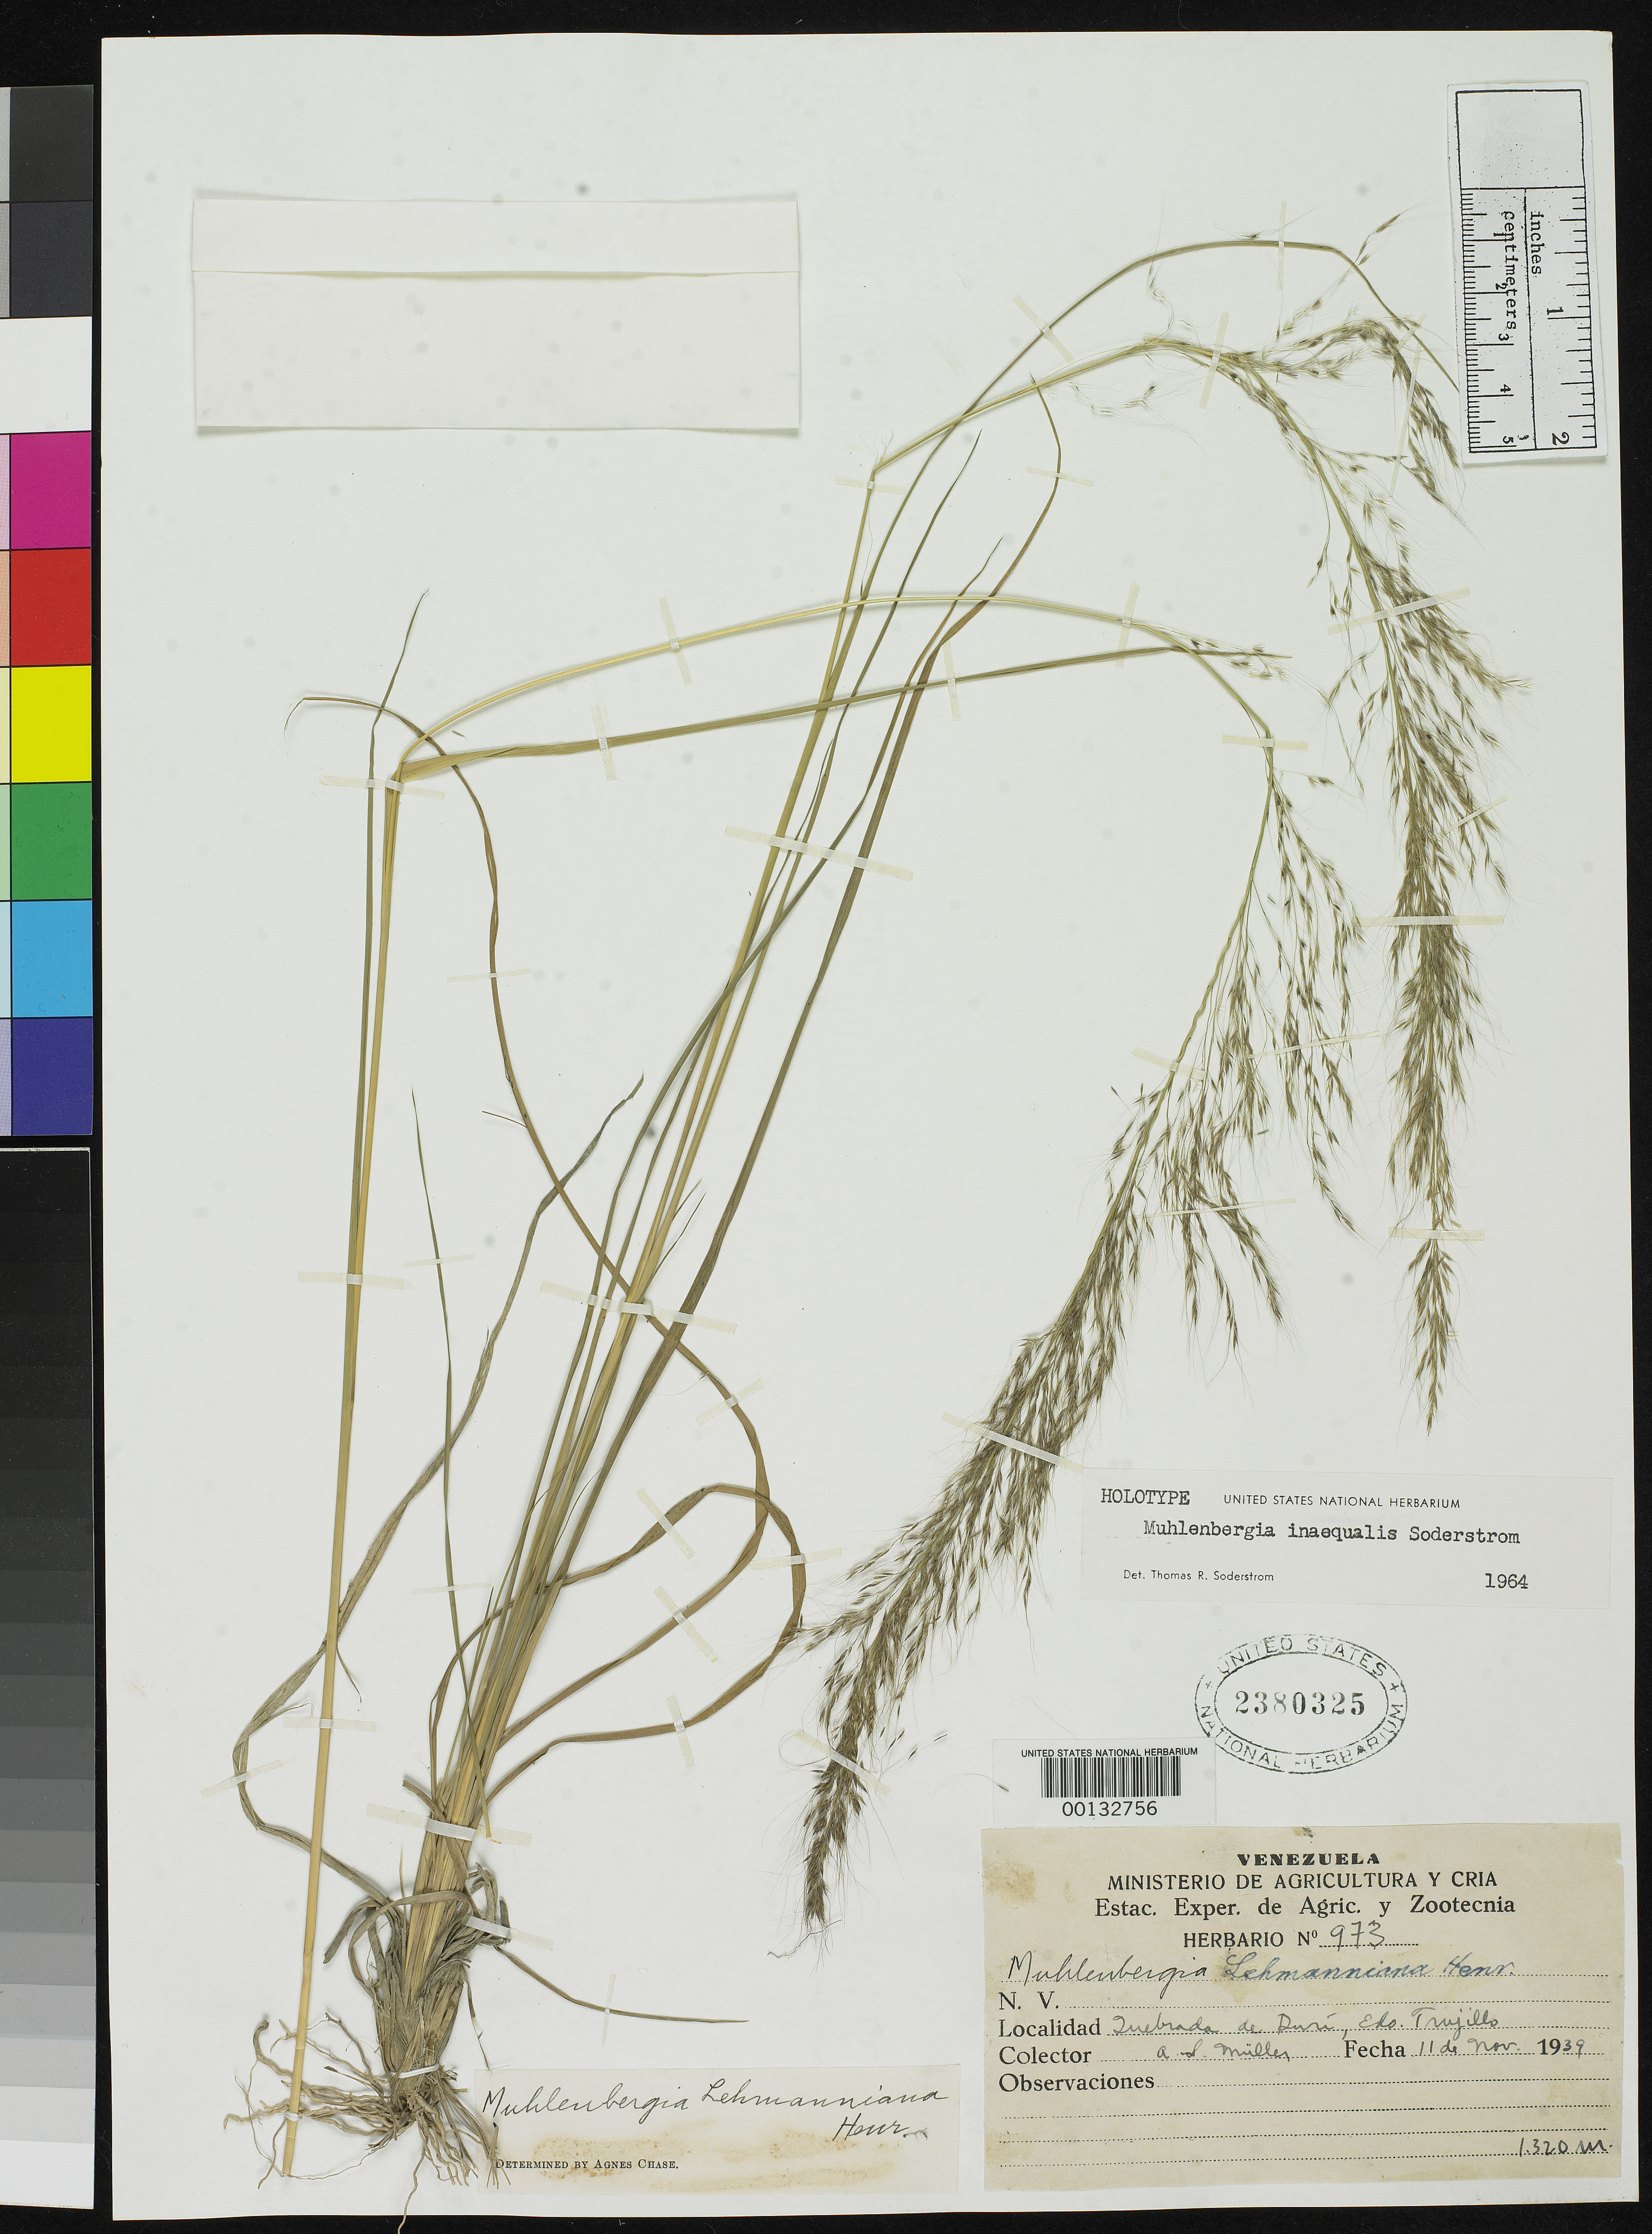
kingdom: Plantae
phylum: Tracheophyta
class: Liliopsida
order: Poales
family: Poaceae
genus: Muhlenbergia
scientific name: Muhlenbergia inaequalis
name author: Soderstr.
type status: Holotype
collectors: A. S. Miller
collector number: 973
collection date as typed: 11 Nov 1939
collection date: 1939-11-11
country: Venezuela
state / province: Trujillo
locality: Quebrada de Duri.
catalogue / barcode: US 2380325